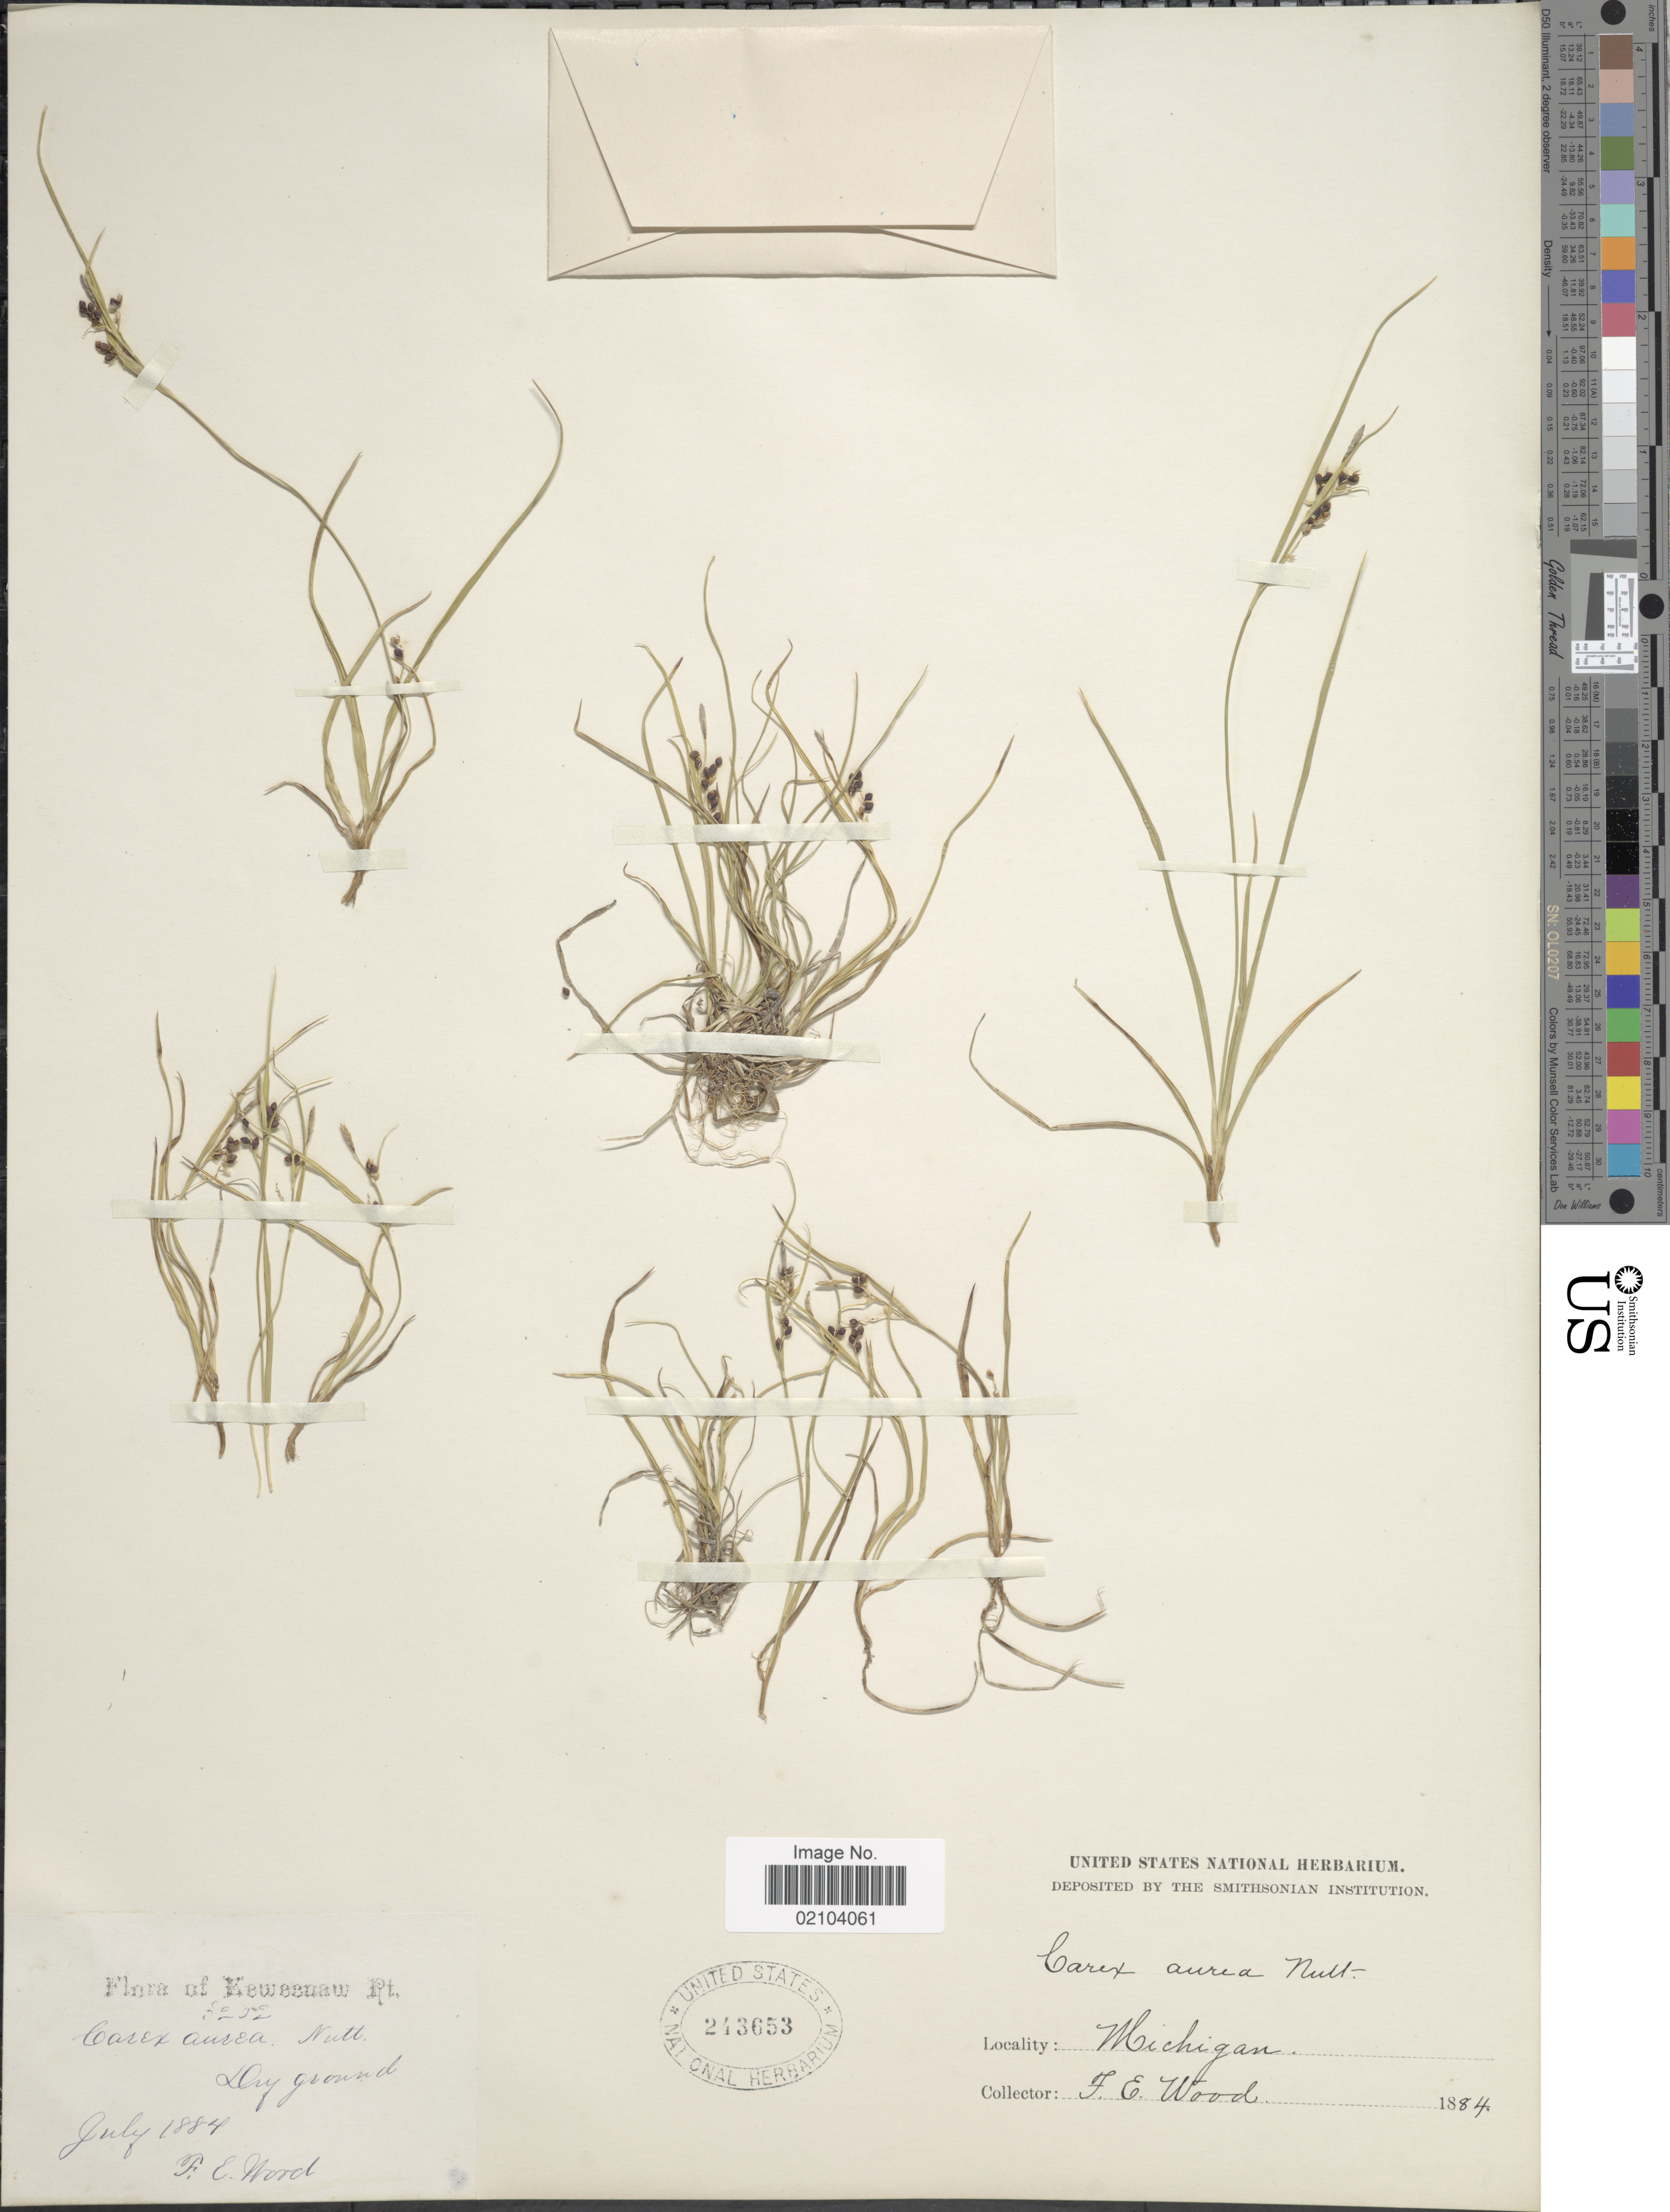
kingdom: Plantae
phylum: Tracheophyta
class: Liliopsida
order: Poales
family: Cyperaceae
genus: Carex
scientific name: Carex aurea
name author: Nutt.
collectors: F. Wood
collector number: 3202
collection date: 1884-07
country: United States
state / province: Michigan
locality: Keweenaw Pt.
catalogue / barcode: US 243653